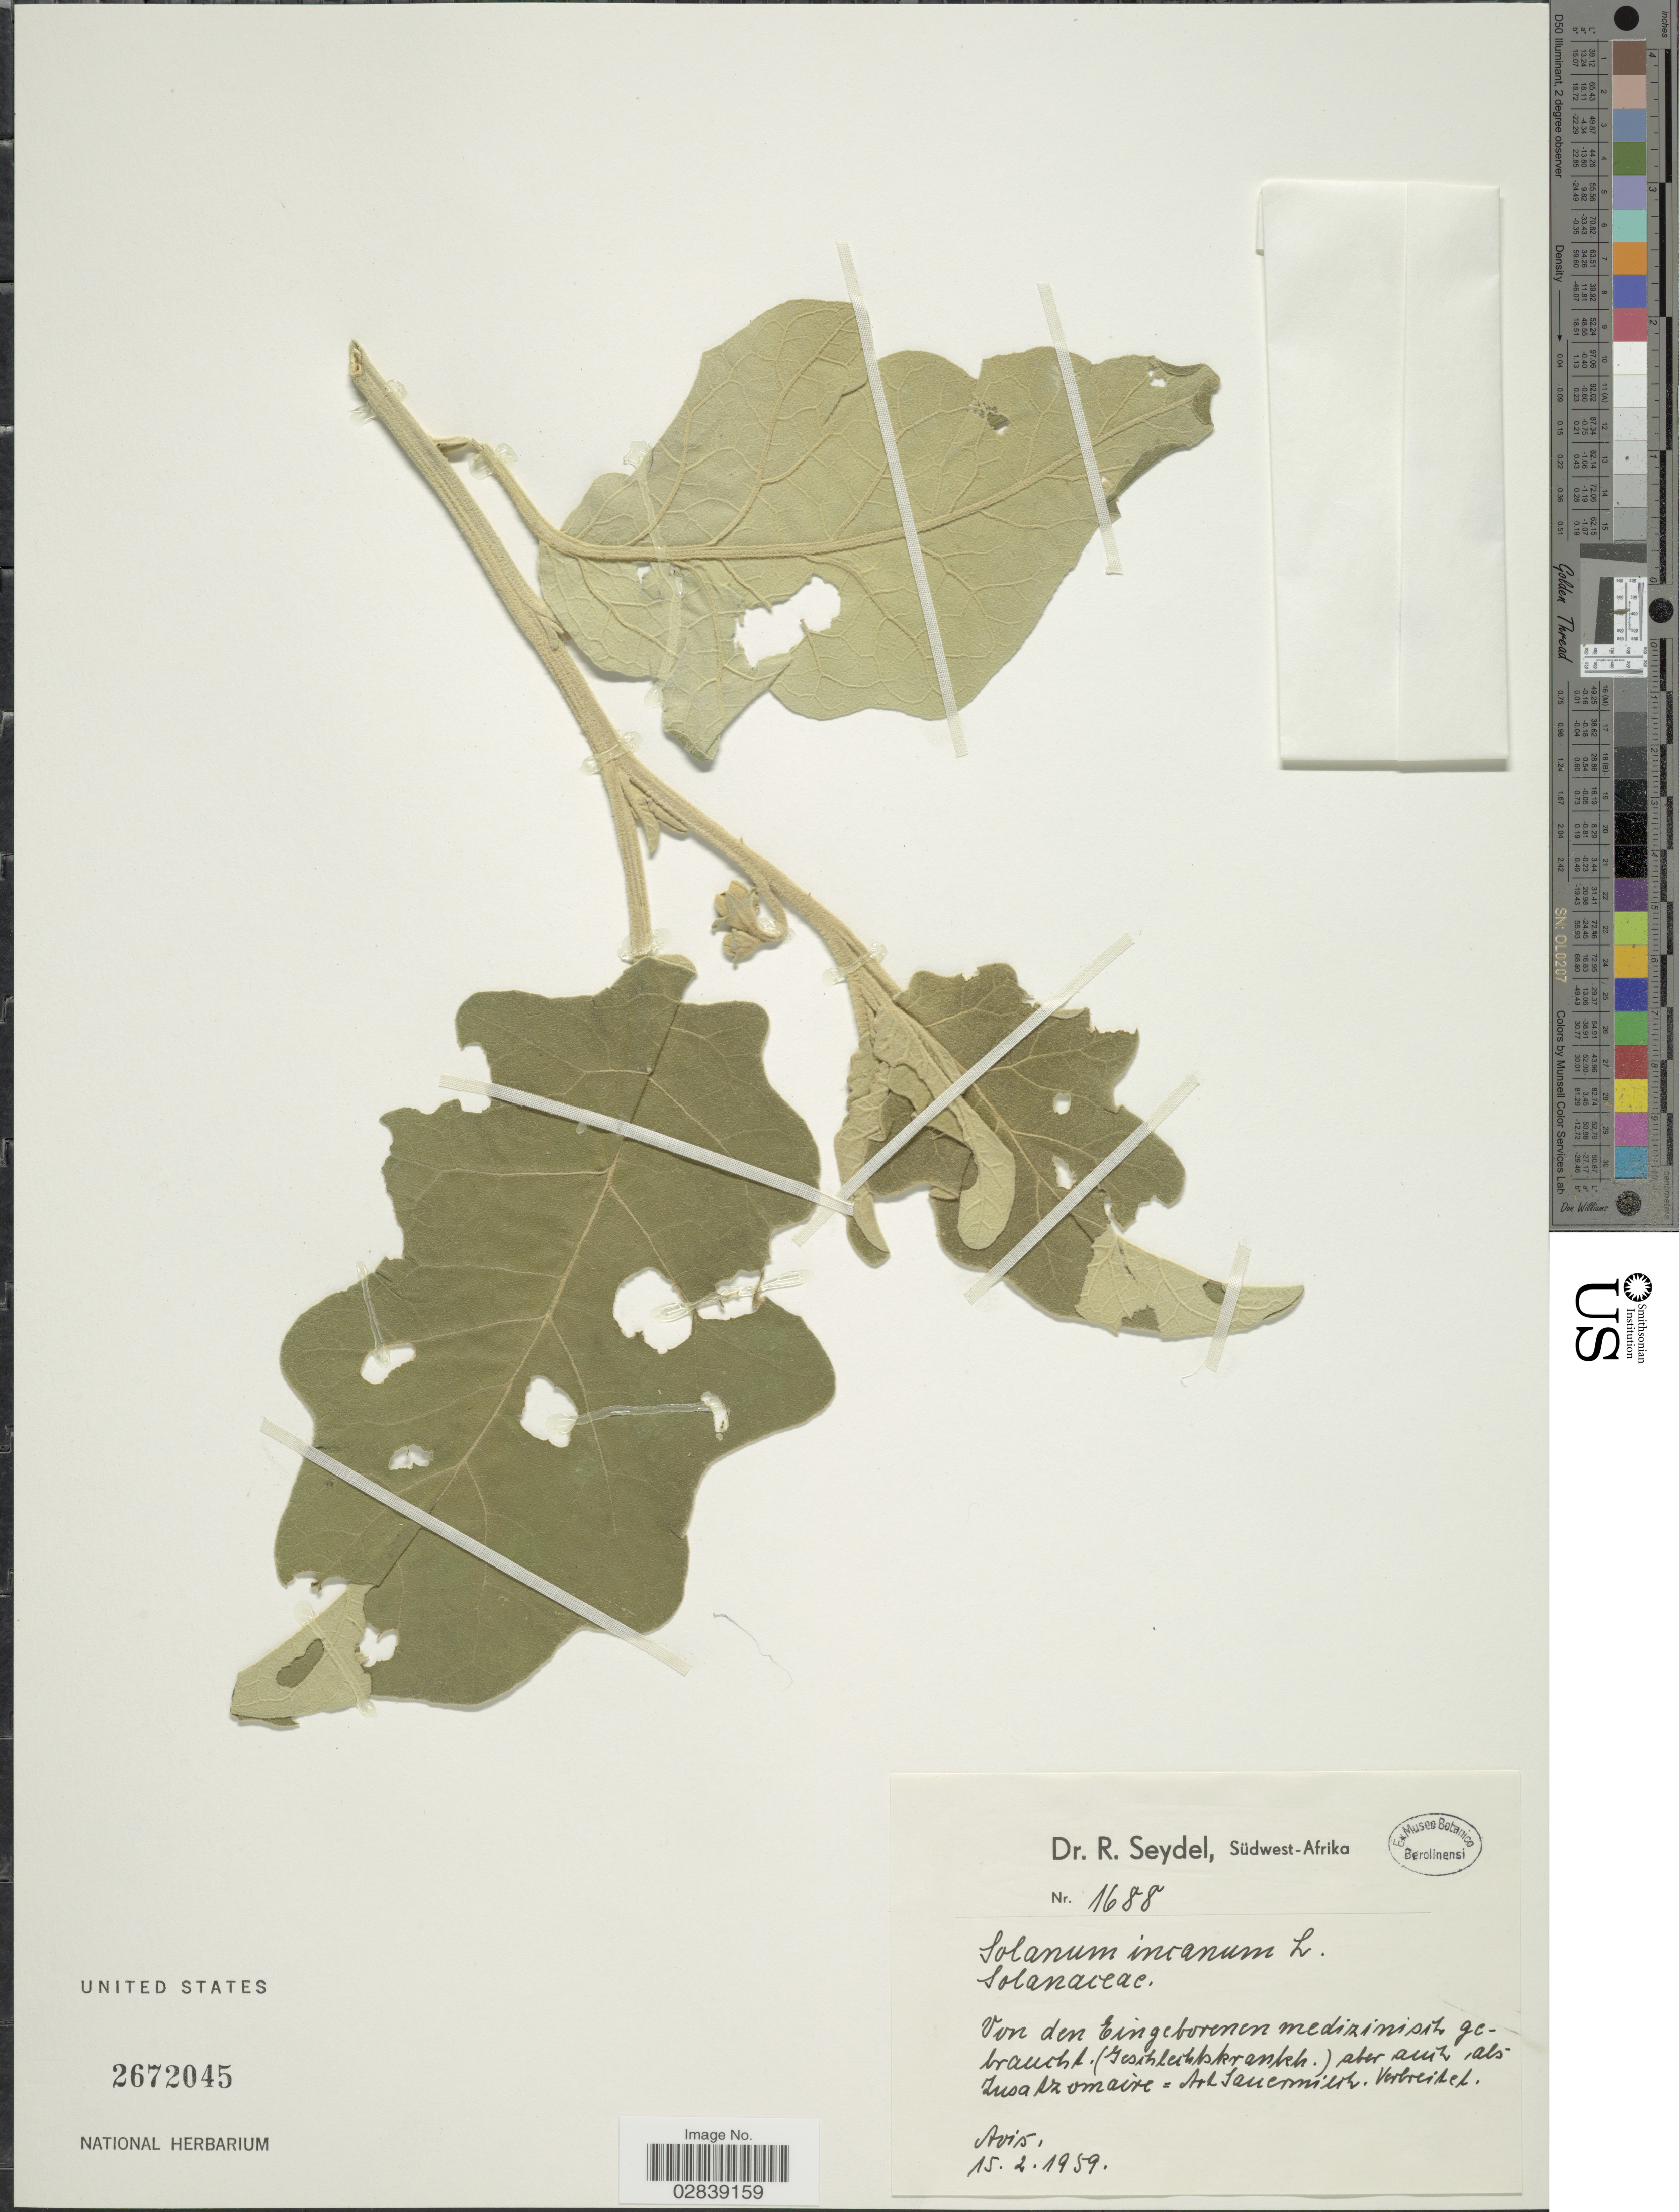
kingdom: Plantae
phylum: Tracheophyta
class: Magnoliopsida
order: Solanales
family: Solanaceae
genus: Solanum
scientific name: Solanum incanum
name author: L.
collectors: R. Seydel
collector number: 1688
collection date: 1959-02-15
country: Namibia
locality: Südwest-Afrika, Avis.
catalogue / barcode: US 2672045